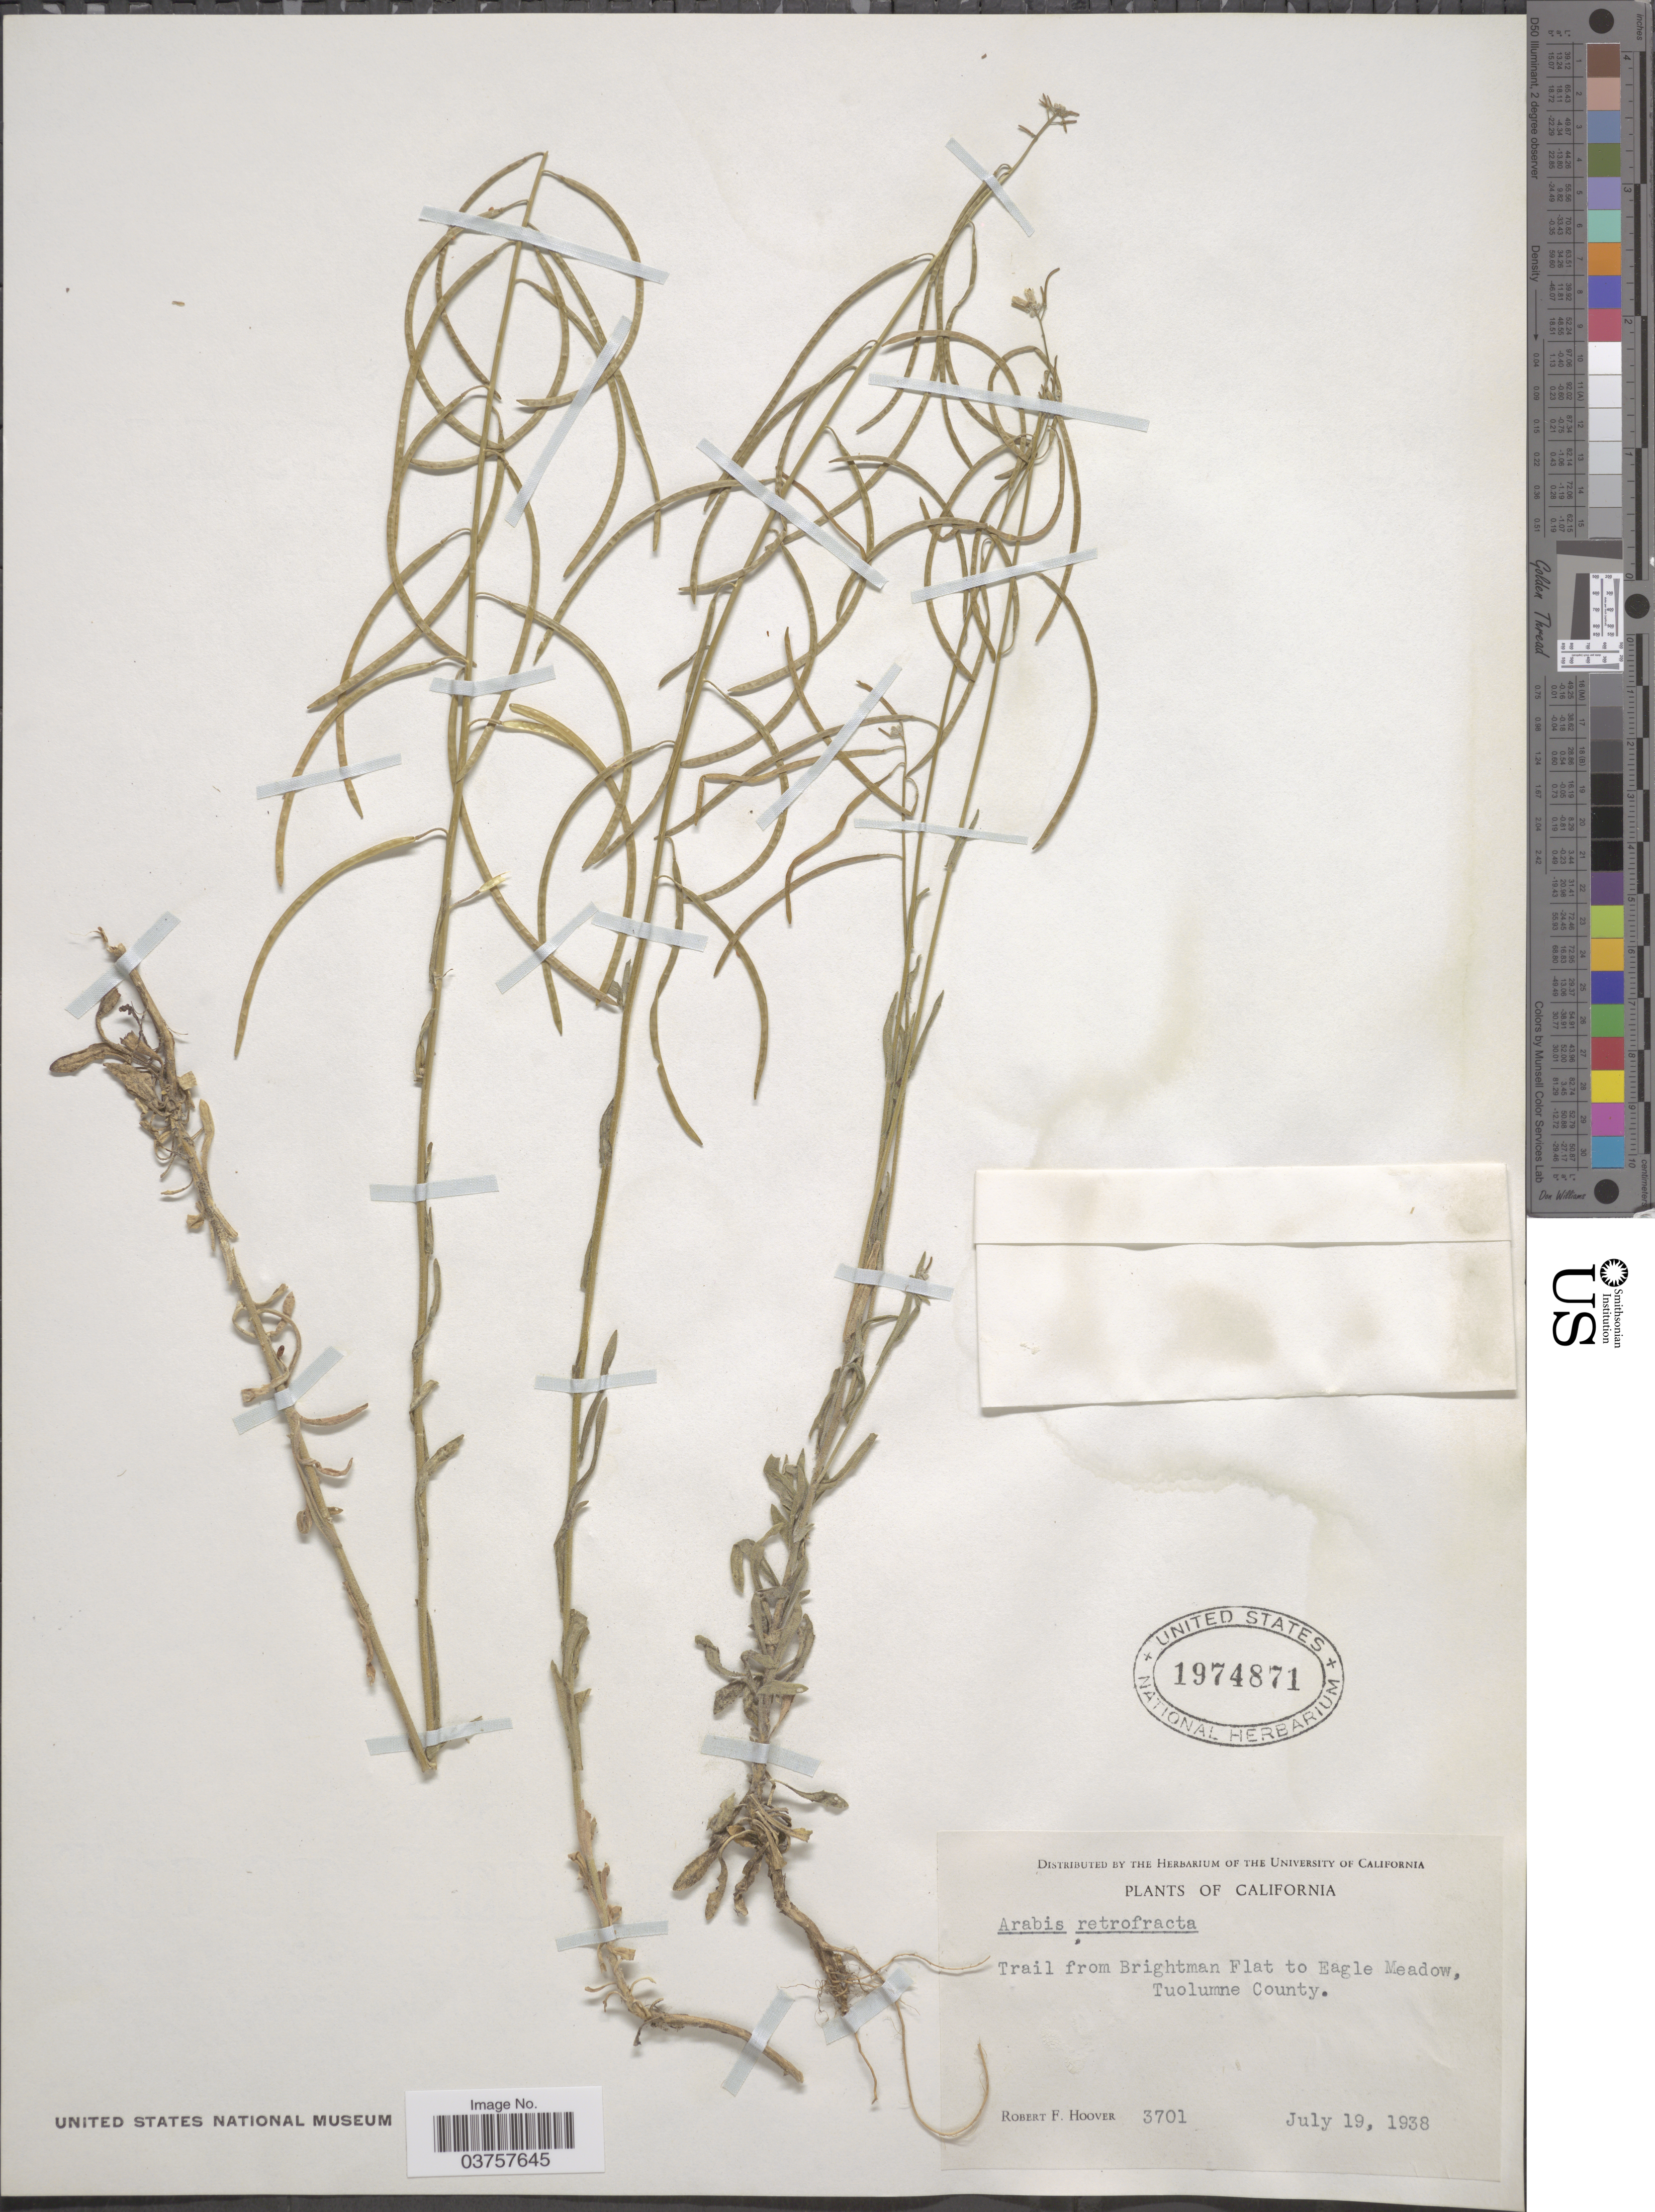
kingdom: Plantae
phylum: Tracheophyta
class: Magnoliopsida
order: Brassicales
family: Brassicaceae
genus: Arabis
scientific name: Arabis holboellii var. retrofracta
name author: Rydb.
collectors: R. F. Hoover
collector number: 3701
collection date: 1938-07-19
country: United States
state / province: California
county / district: Tuolumne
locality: Trail from Brightman Flat to Eagle Meadow, Tuolumne County.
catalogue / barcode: US 1974871